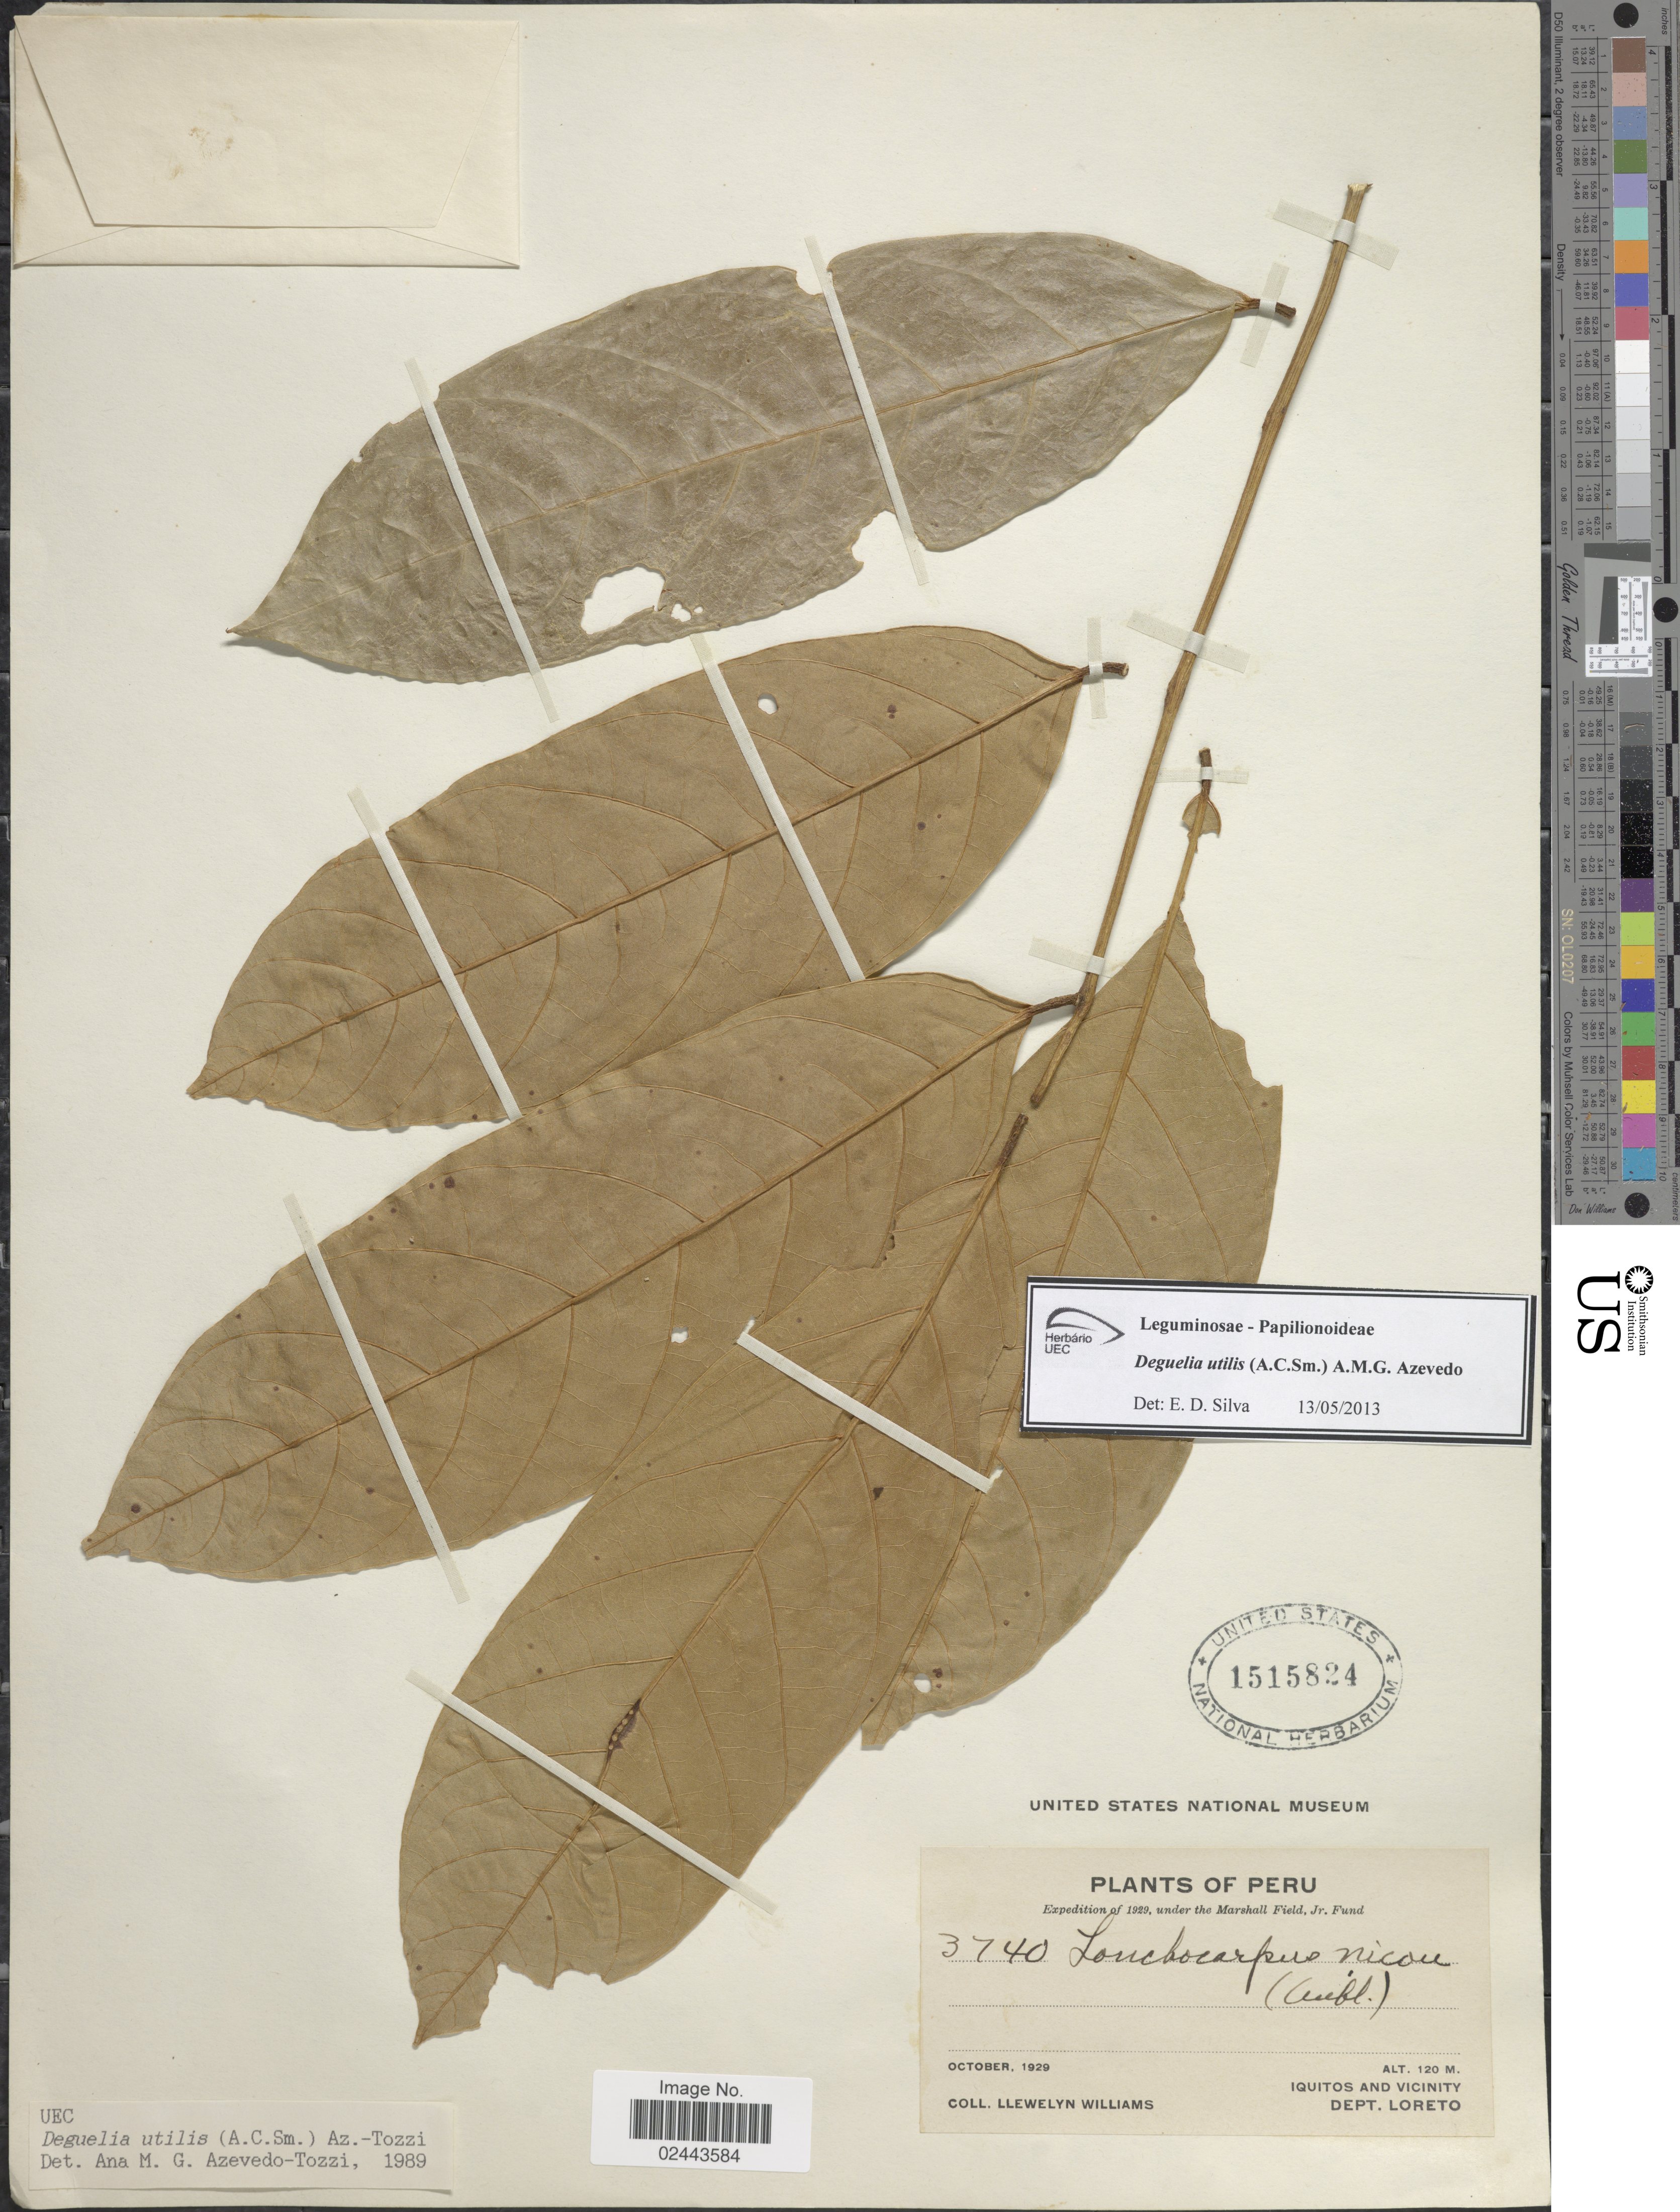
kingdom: Plantae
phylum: Tracheophyta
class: Magnoliopsida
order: Fabales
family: Fabaceae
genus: Deguelia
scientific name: Deguelia utilis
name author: (A.C. Sm.) A.M.G. Azevedo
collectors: Ll. Williams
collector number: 3740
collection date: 1929-10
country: Peru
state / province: Loreto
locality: Iquitos and Vicinity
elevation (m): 120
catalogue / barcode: US 1515824